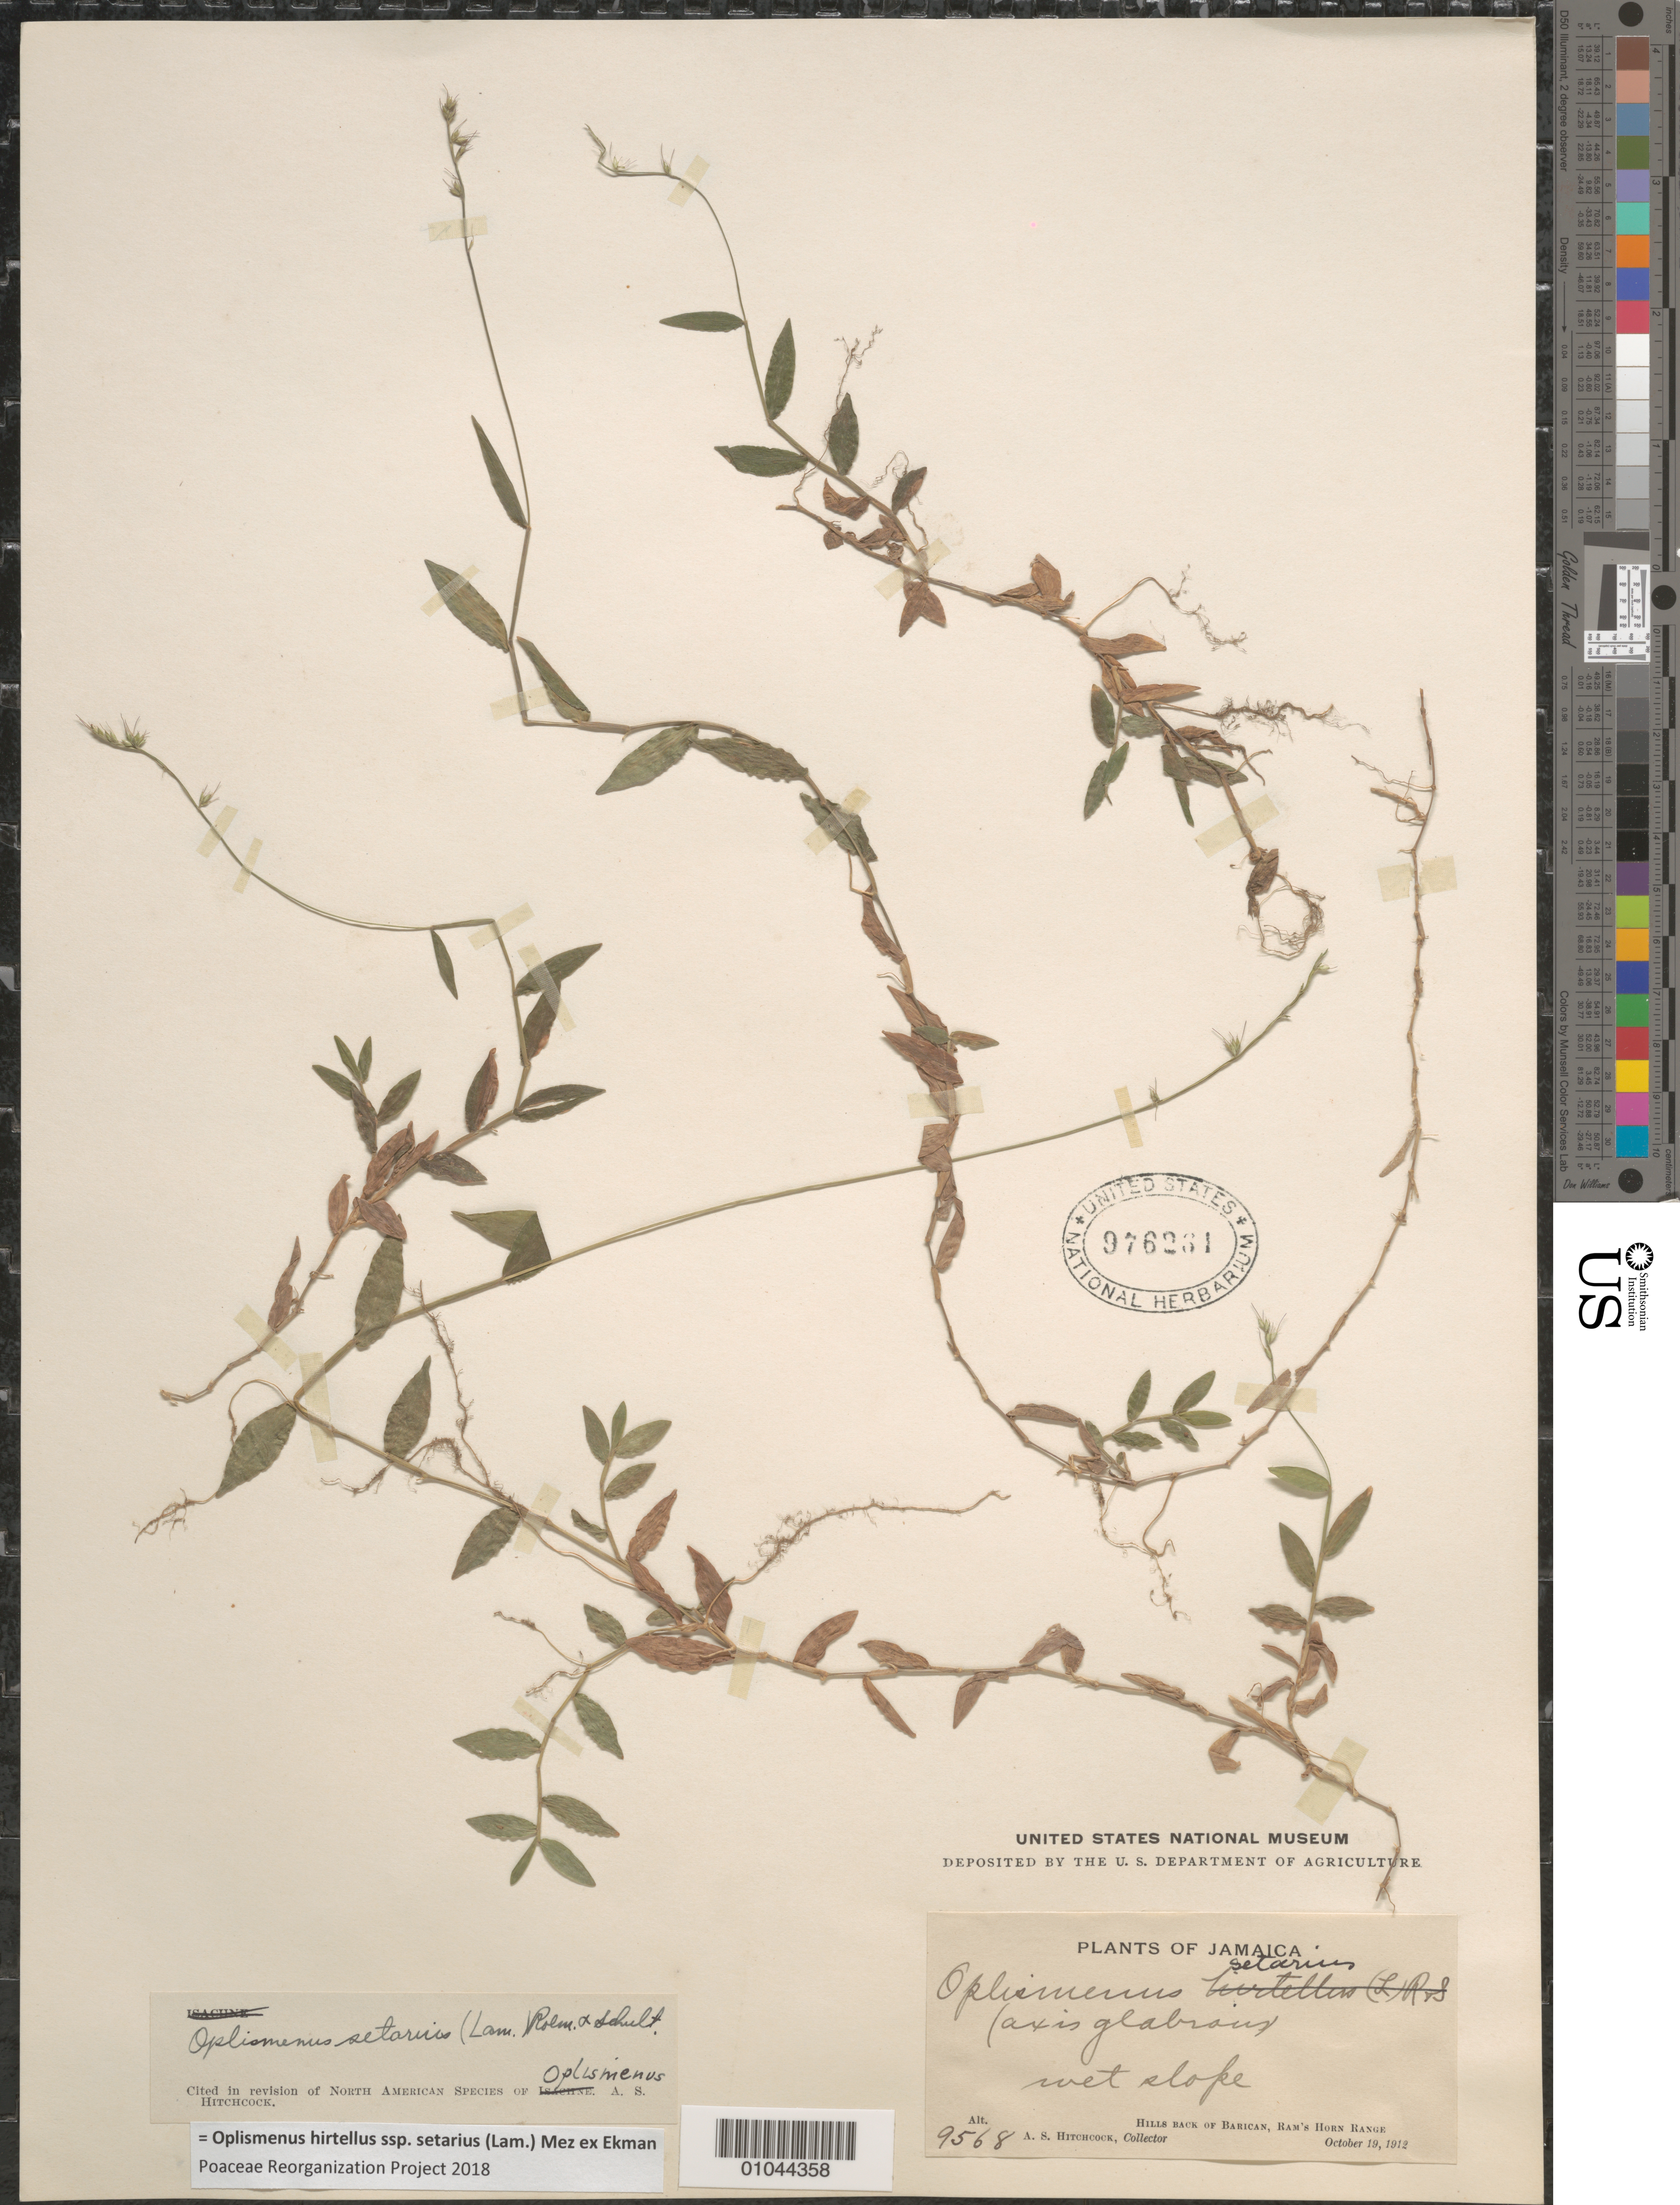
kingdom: Plantae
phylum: Tracheophyta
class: Liliopsida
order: Poales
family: Poaceae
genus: Oplismenus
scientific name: Oplismenus hirtellus subsp. setarius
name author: (Lam.) Mez ex Ekman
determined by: Poaceae Reorganization Project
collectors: A. S. Hitchcock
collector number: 9568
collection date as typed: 19 Oct 1912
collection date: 1912-10-19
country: Jamaica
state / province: Kingston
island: Jamaica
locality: Hills back of Barican, Ram's Horn Range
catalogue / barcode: US 976231